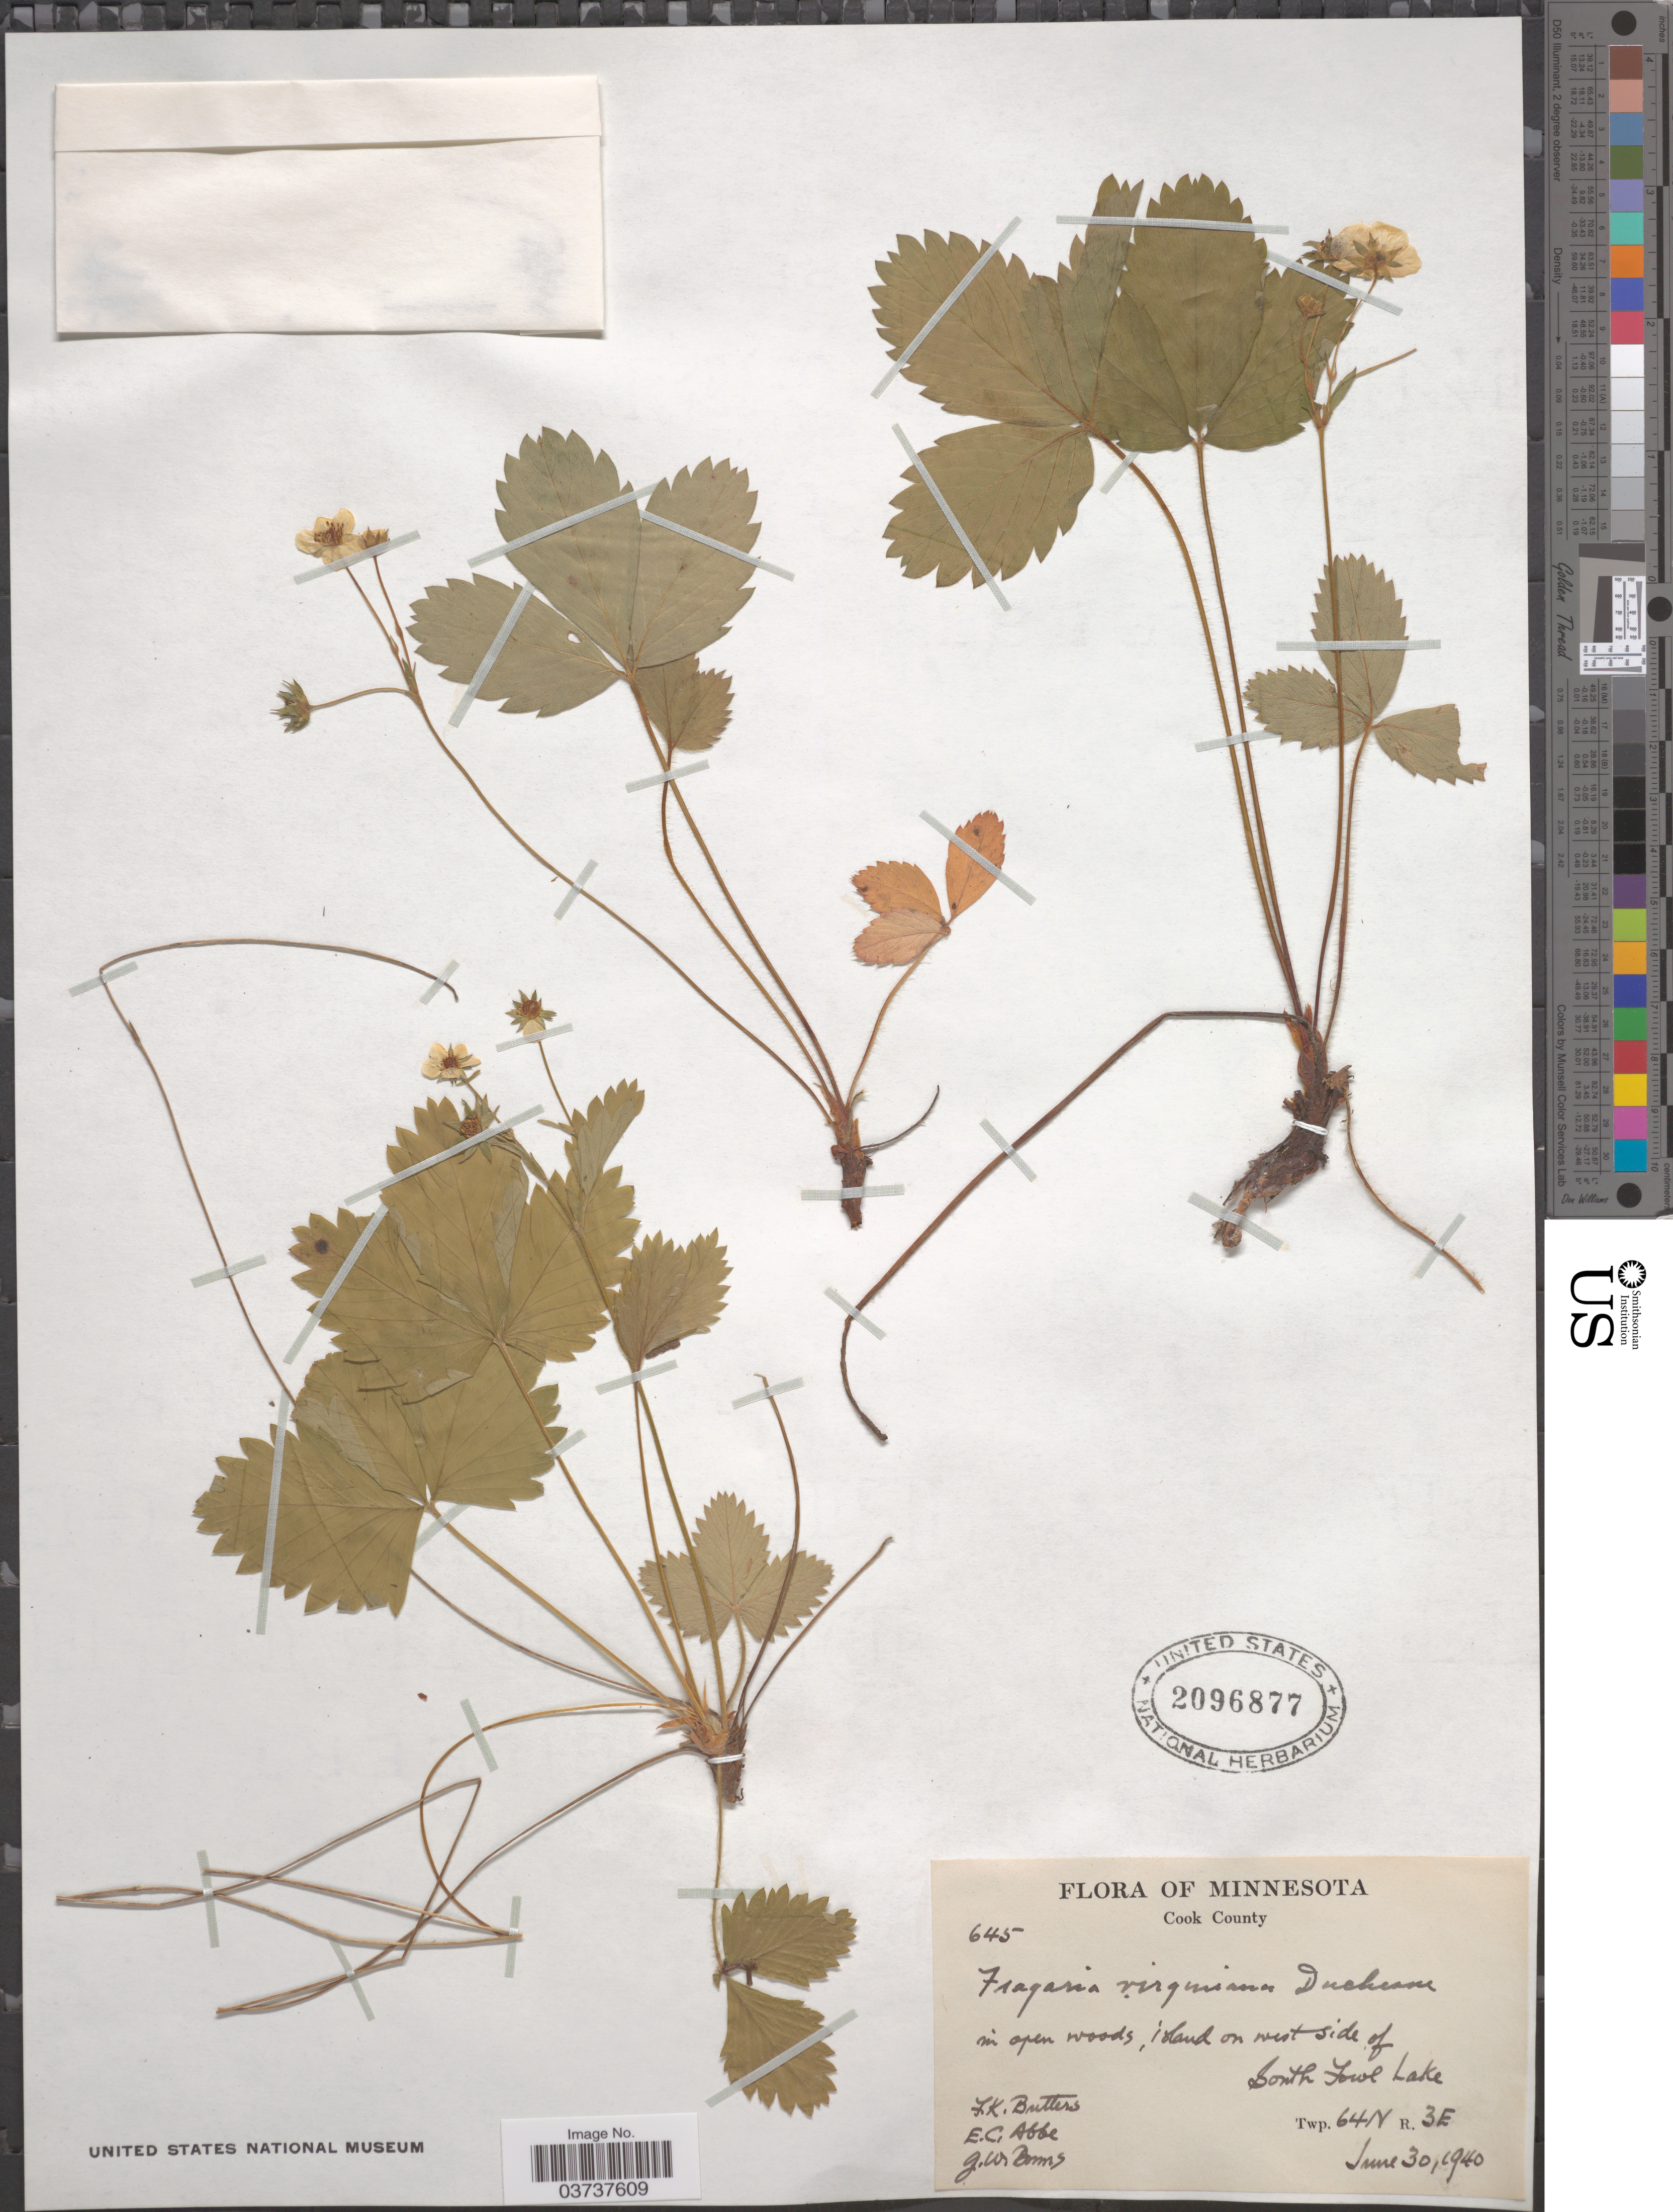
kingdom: Plantae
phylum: Tracheophyta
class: Magnoliopsida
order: Rosales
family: Rosaceae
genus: Fragaria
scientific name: Fragaria virginiana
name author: Mill.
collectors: F. K. Butters, E. C. Abbe & G. Bonns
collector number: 645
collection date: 1940-06-30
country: United States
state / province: Minnesota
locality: Cook County. Island on west side of South Fowl Lake. Twp. 64N, R. 3E.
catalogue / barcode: US 2096877